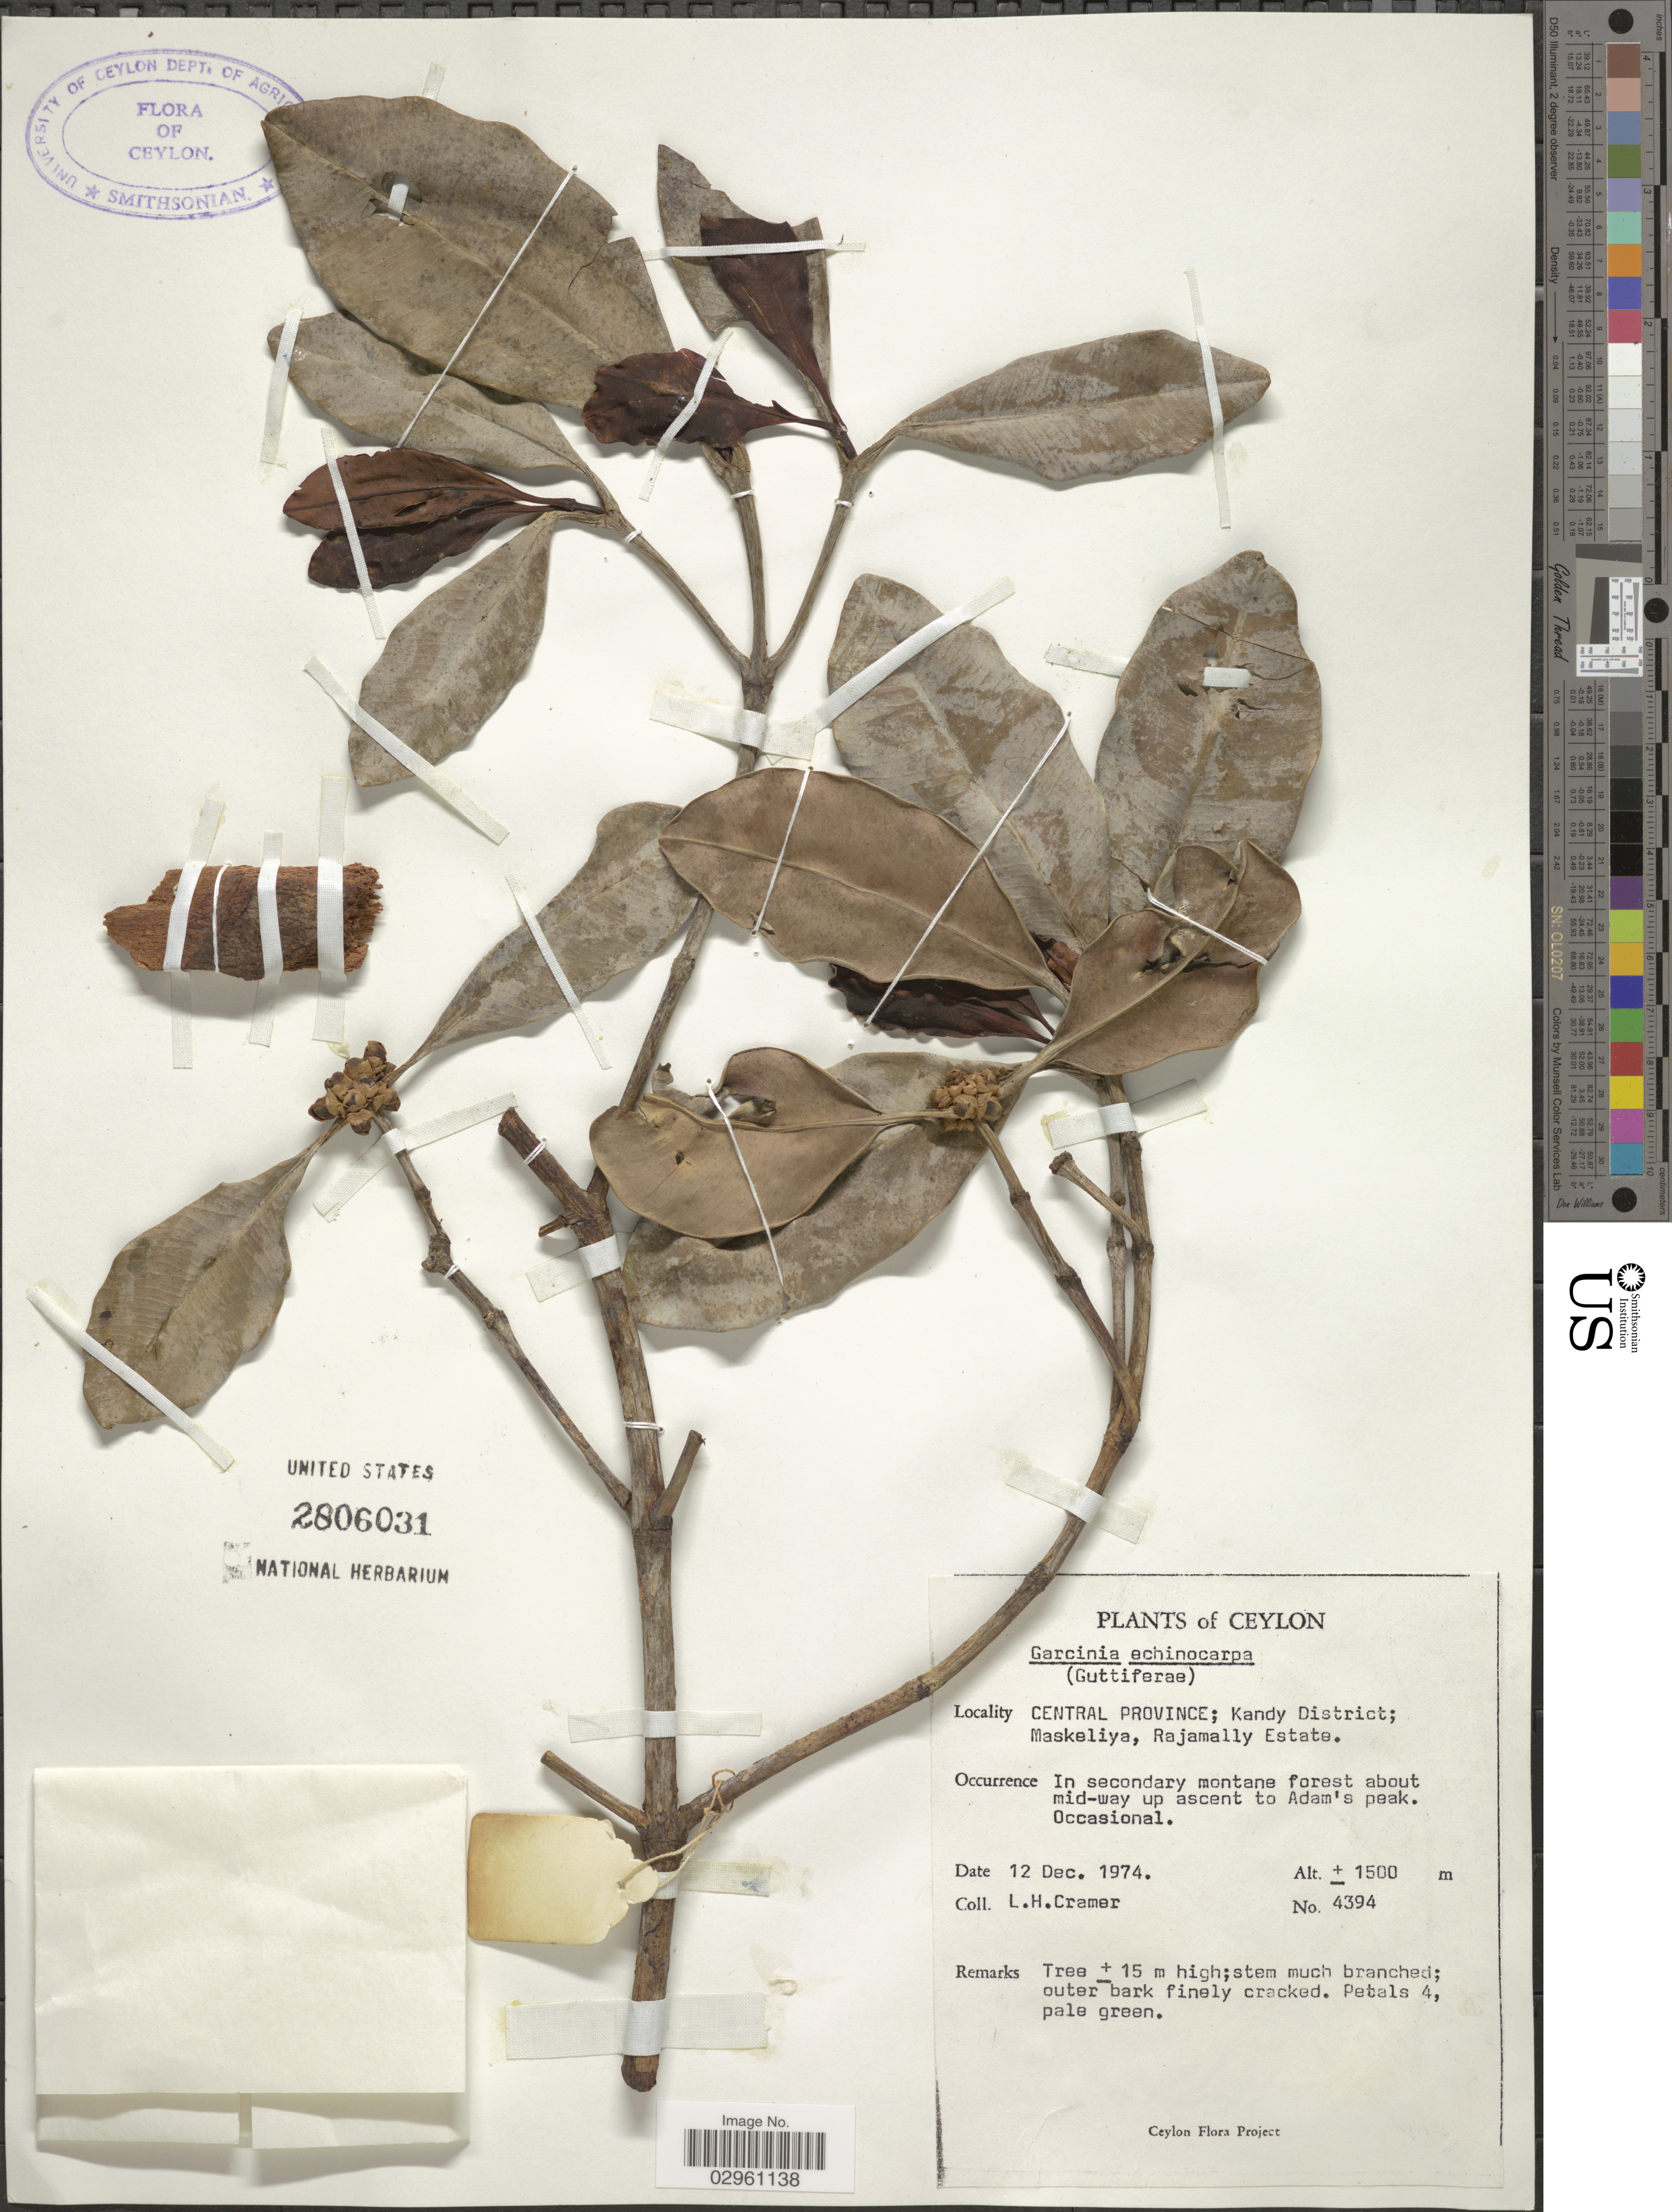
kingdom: Plantae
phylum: Tracheophyta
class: Magnoliopsida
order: Malpighiales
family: Clusiaceae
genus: Garcinia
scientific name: Garcinia echinocarpa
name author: Thwaites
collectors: L. H. Cramer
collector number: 4394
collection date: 1974-12-12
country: Sri Lanka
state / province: Central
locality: Ceylon. Central Province; Kandy District; Maskeliya, Rajamally Estate. In secondary montane forest about mid-way up ascent to Adam's peak.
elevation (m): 1500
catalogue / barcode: US 2806031